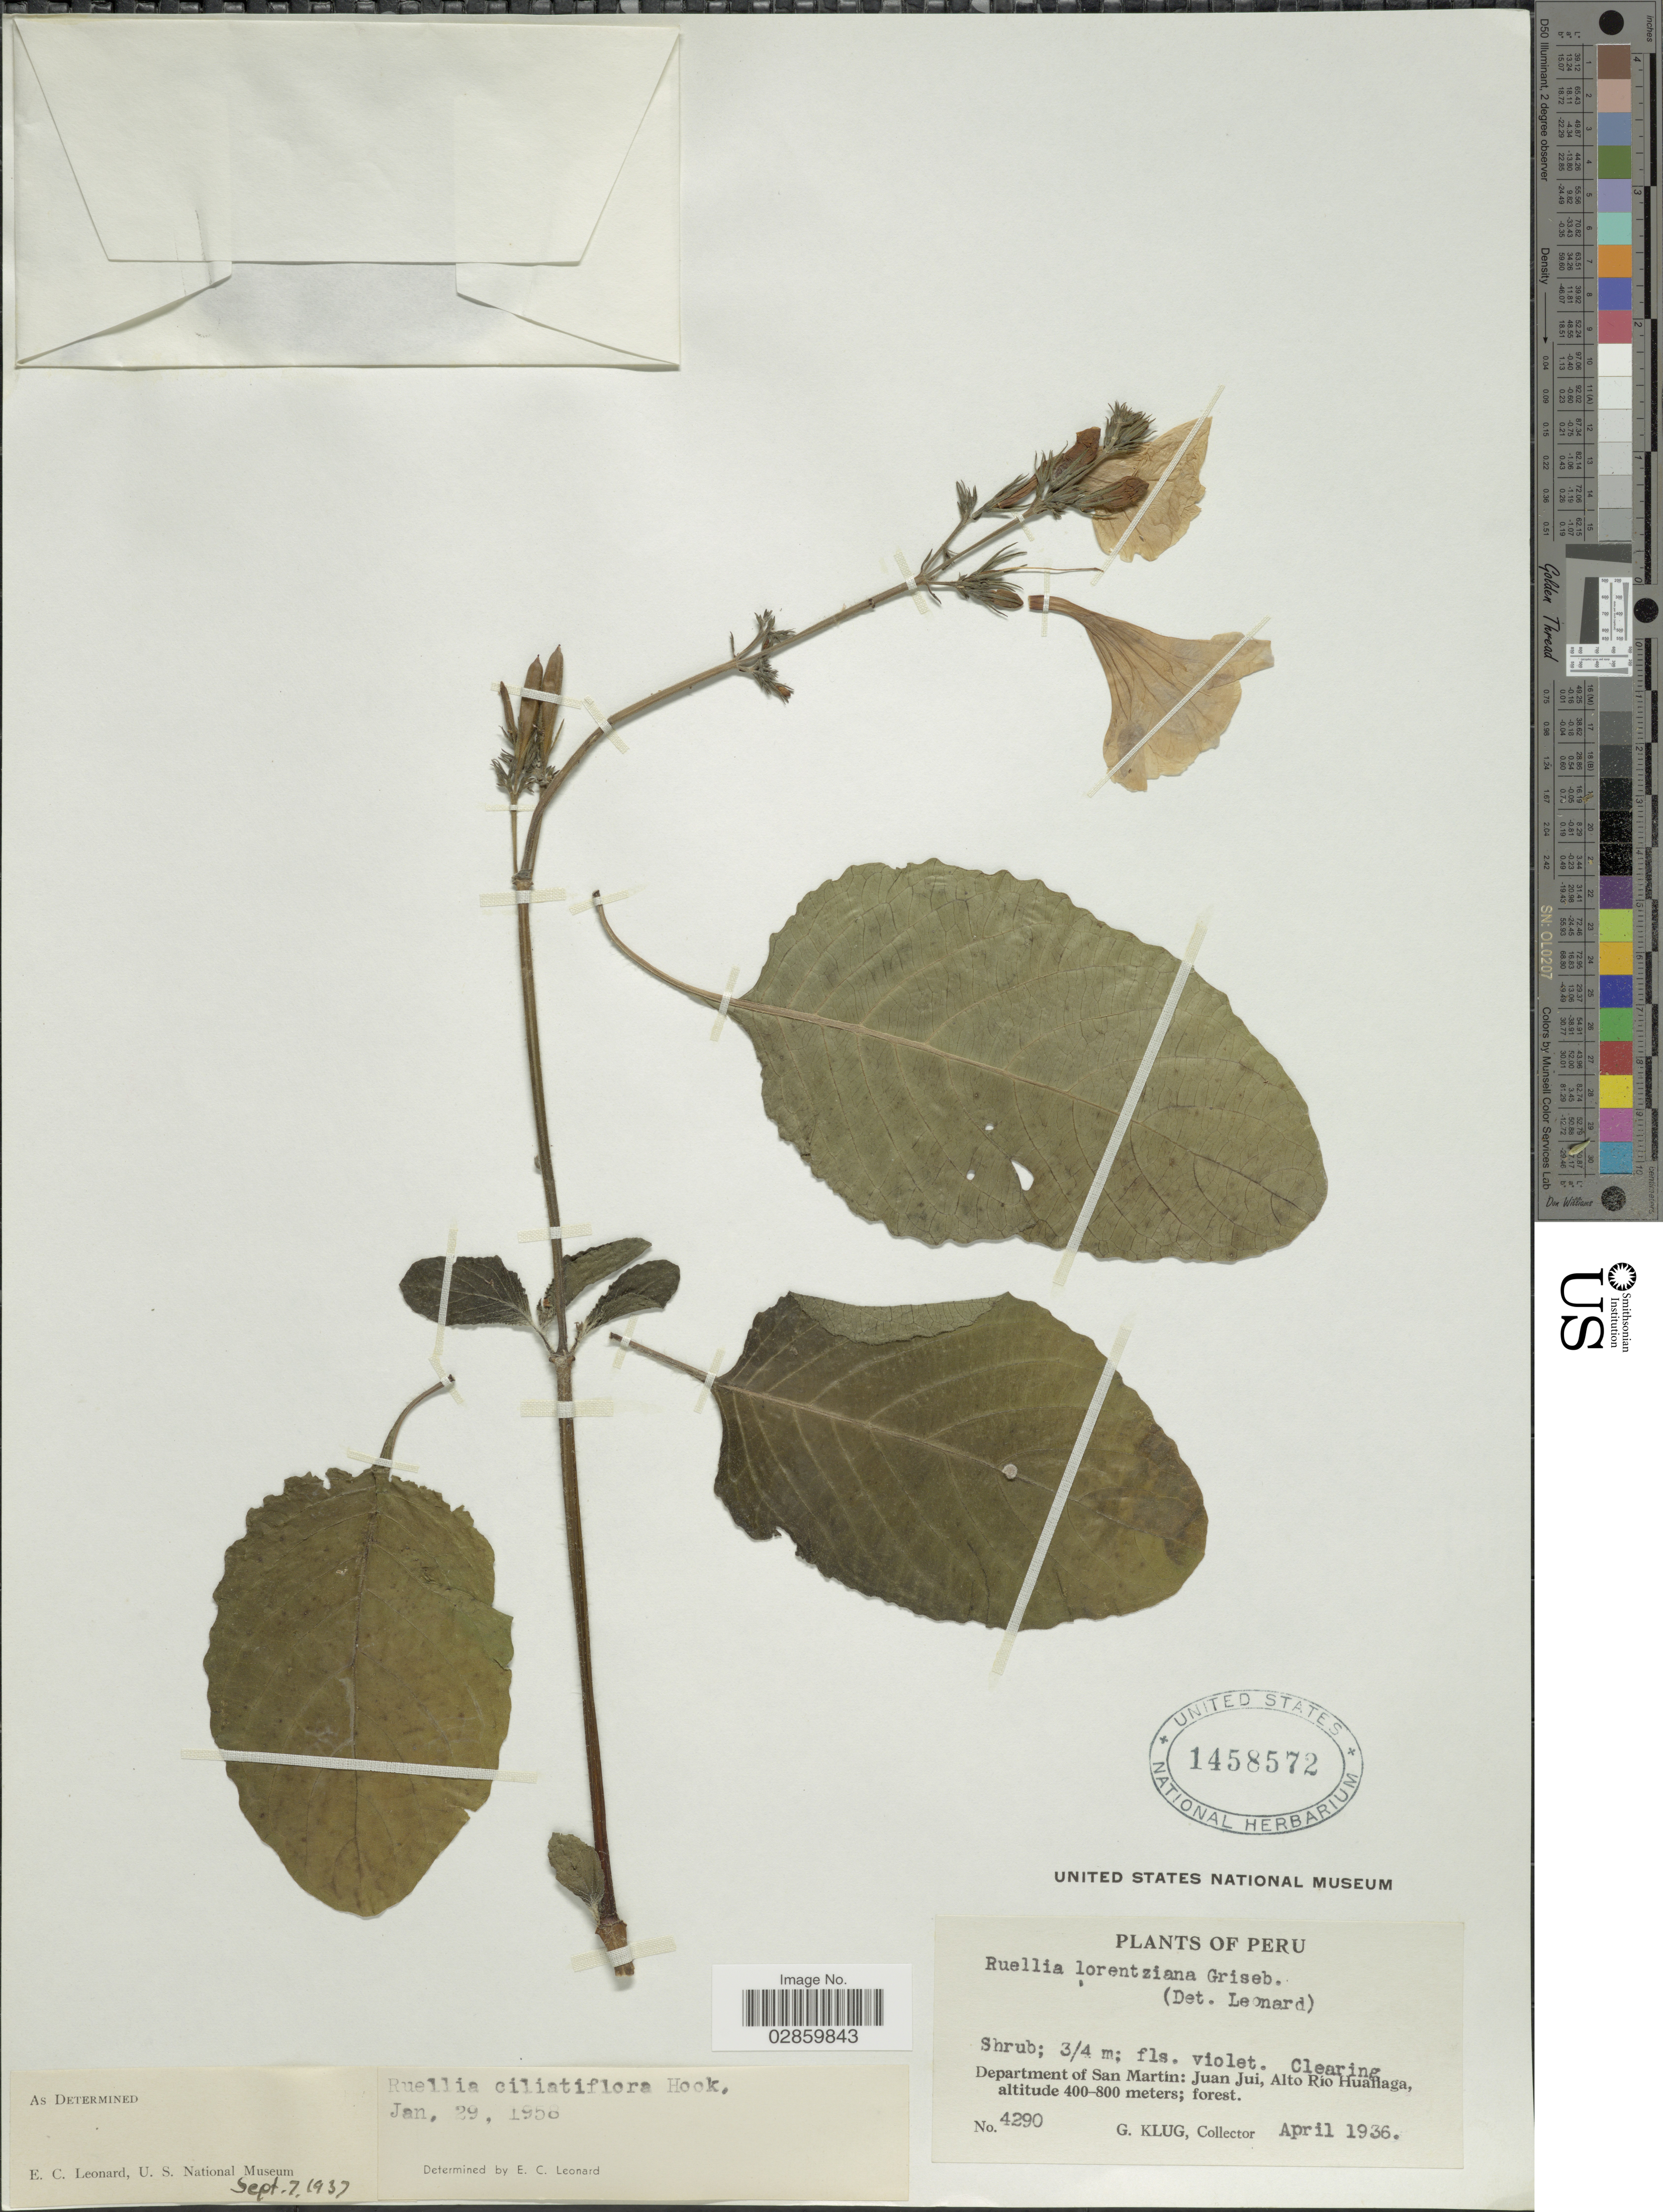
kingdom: Plantae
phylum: Tracheophyta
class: Magnoliopsida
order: Lamiales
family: Acanthaceae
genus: Ruellia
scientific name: Ruellia ciliatiflora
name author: Hook.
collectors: G. Klug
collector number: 4290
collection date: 1936-04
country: Peru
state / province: San Martín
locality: Department of San Martin: Juan Jui, Alto Rio Huallaga.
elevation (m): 400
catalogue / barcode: US 1458572